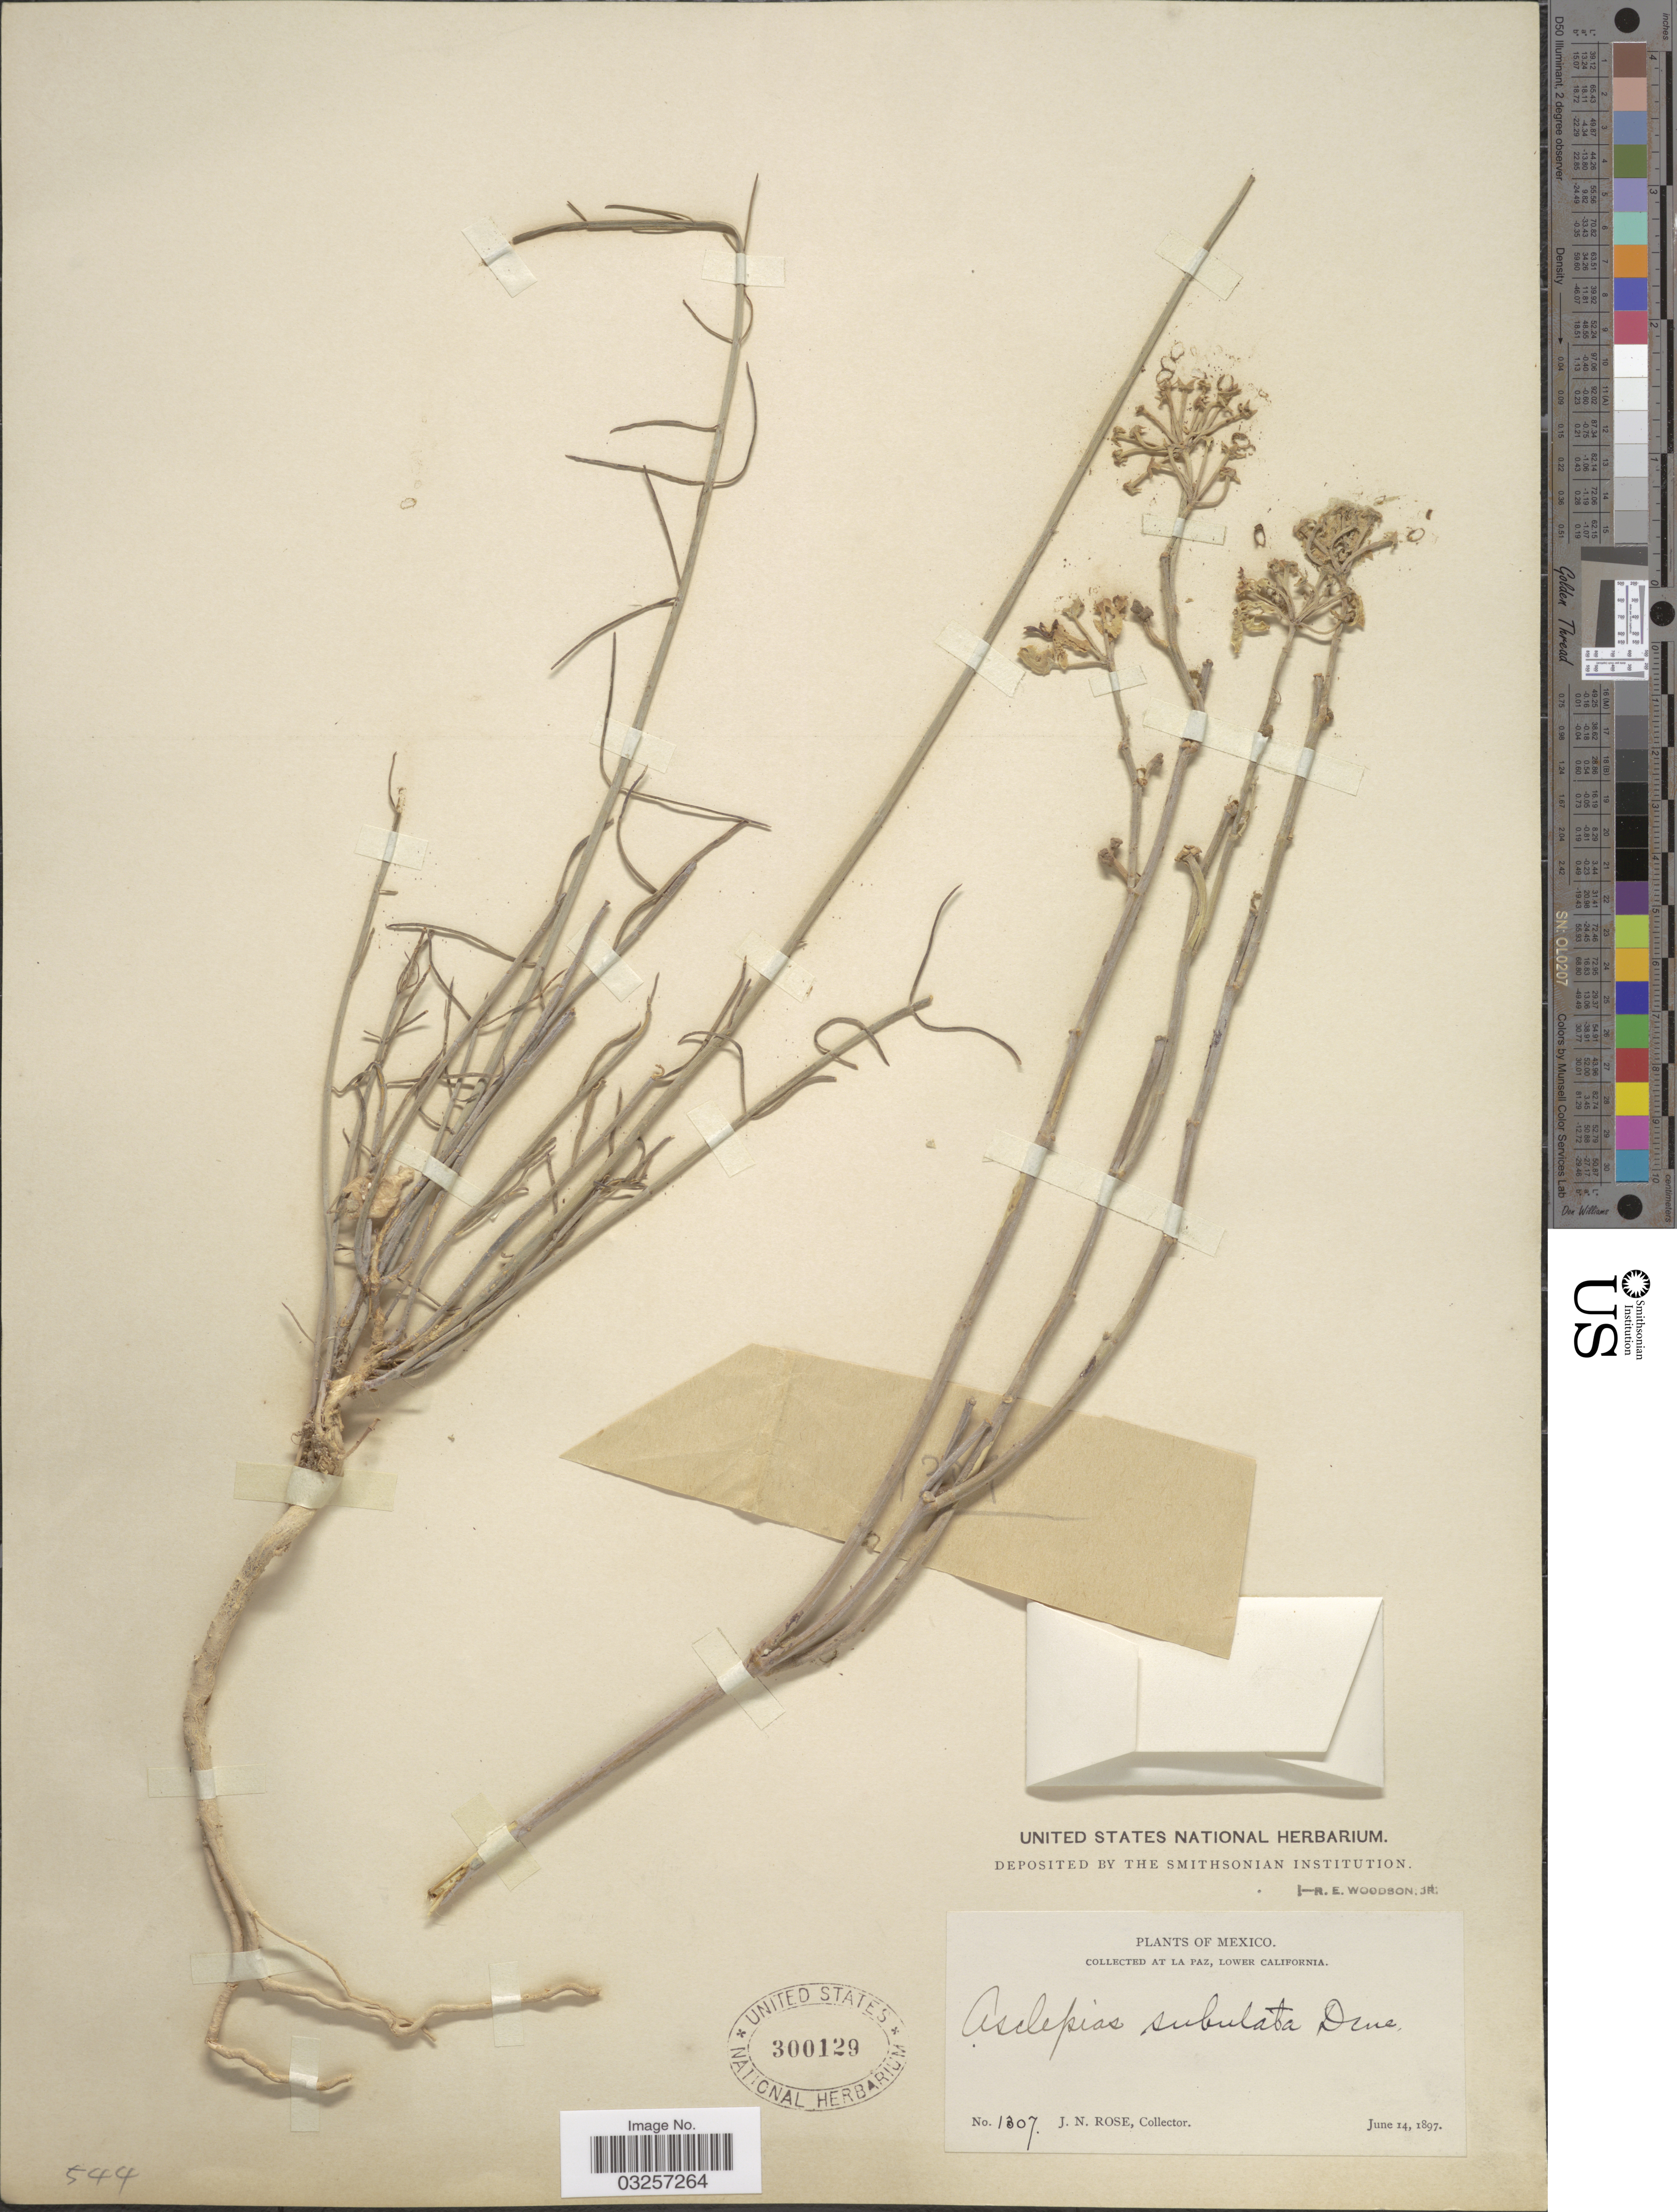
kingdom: Plantae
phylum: Tracheophyta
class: Magnoliopsida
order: Gentianales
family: Apocynaceae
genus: Asclepias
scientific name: Asclepias subulata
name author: Decne.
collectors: J. N. Rose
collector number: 1307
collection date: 1897-06-14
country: Mexico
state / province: Baja California Sur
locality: La Paz.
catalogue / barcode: US 300129